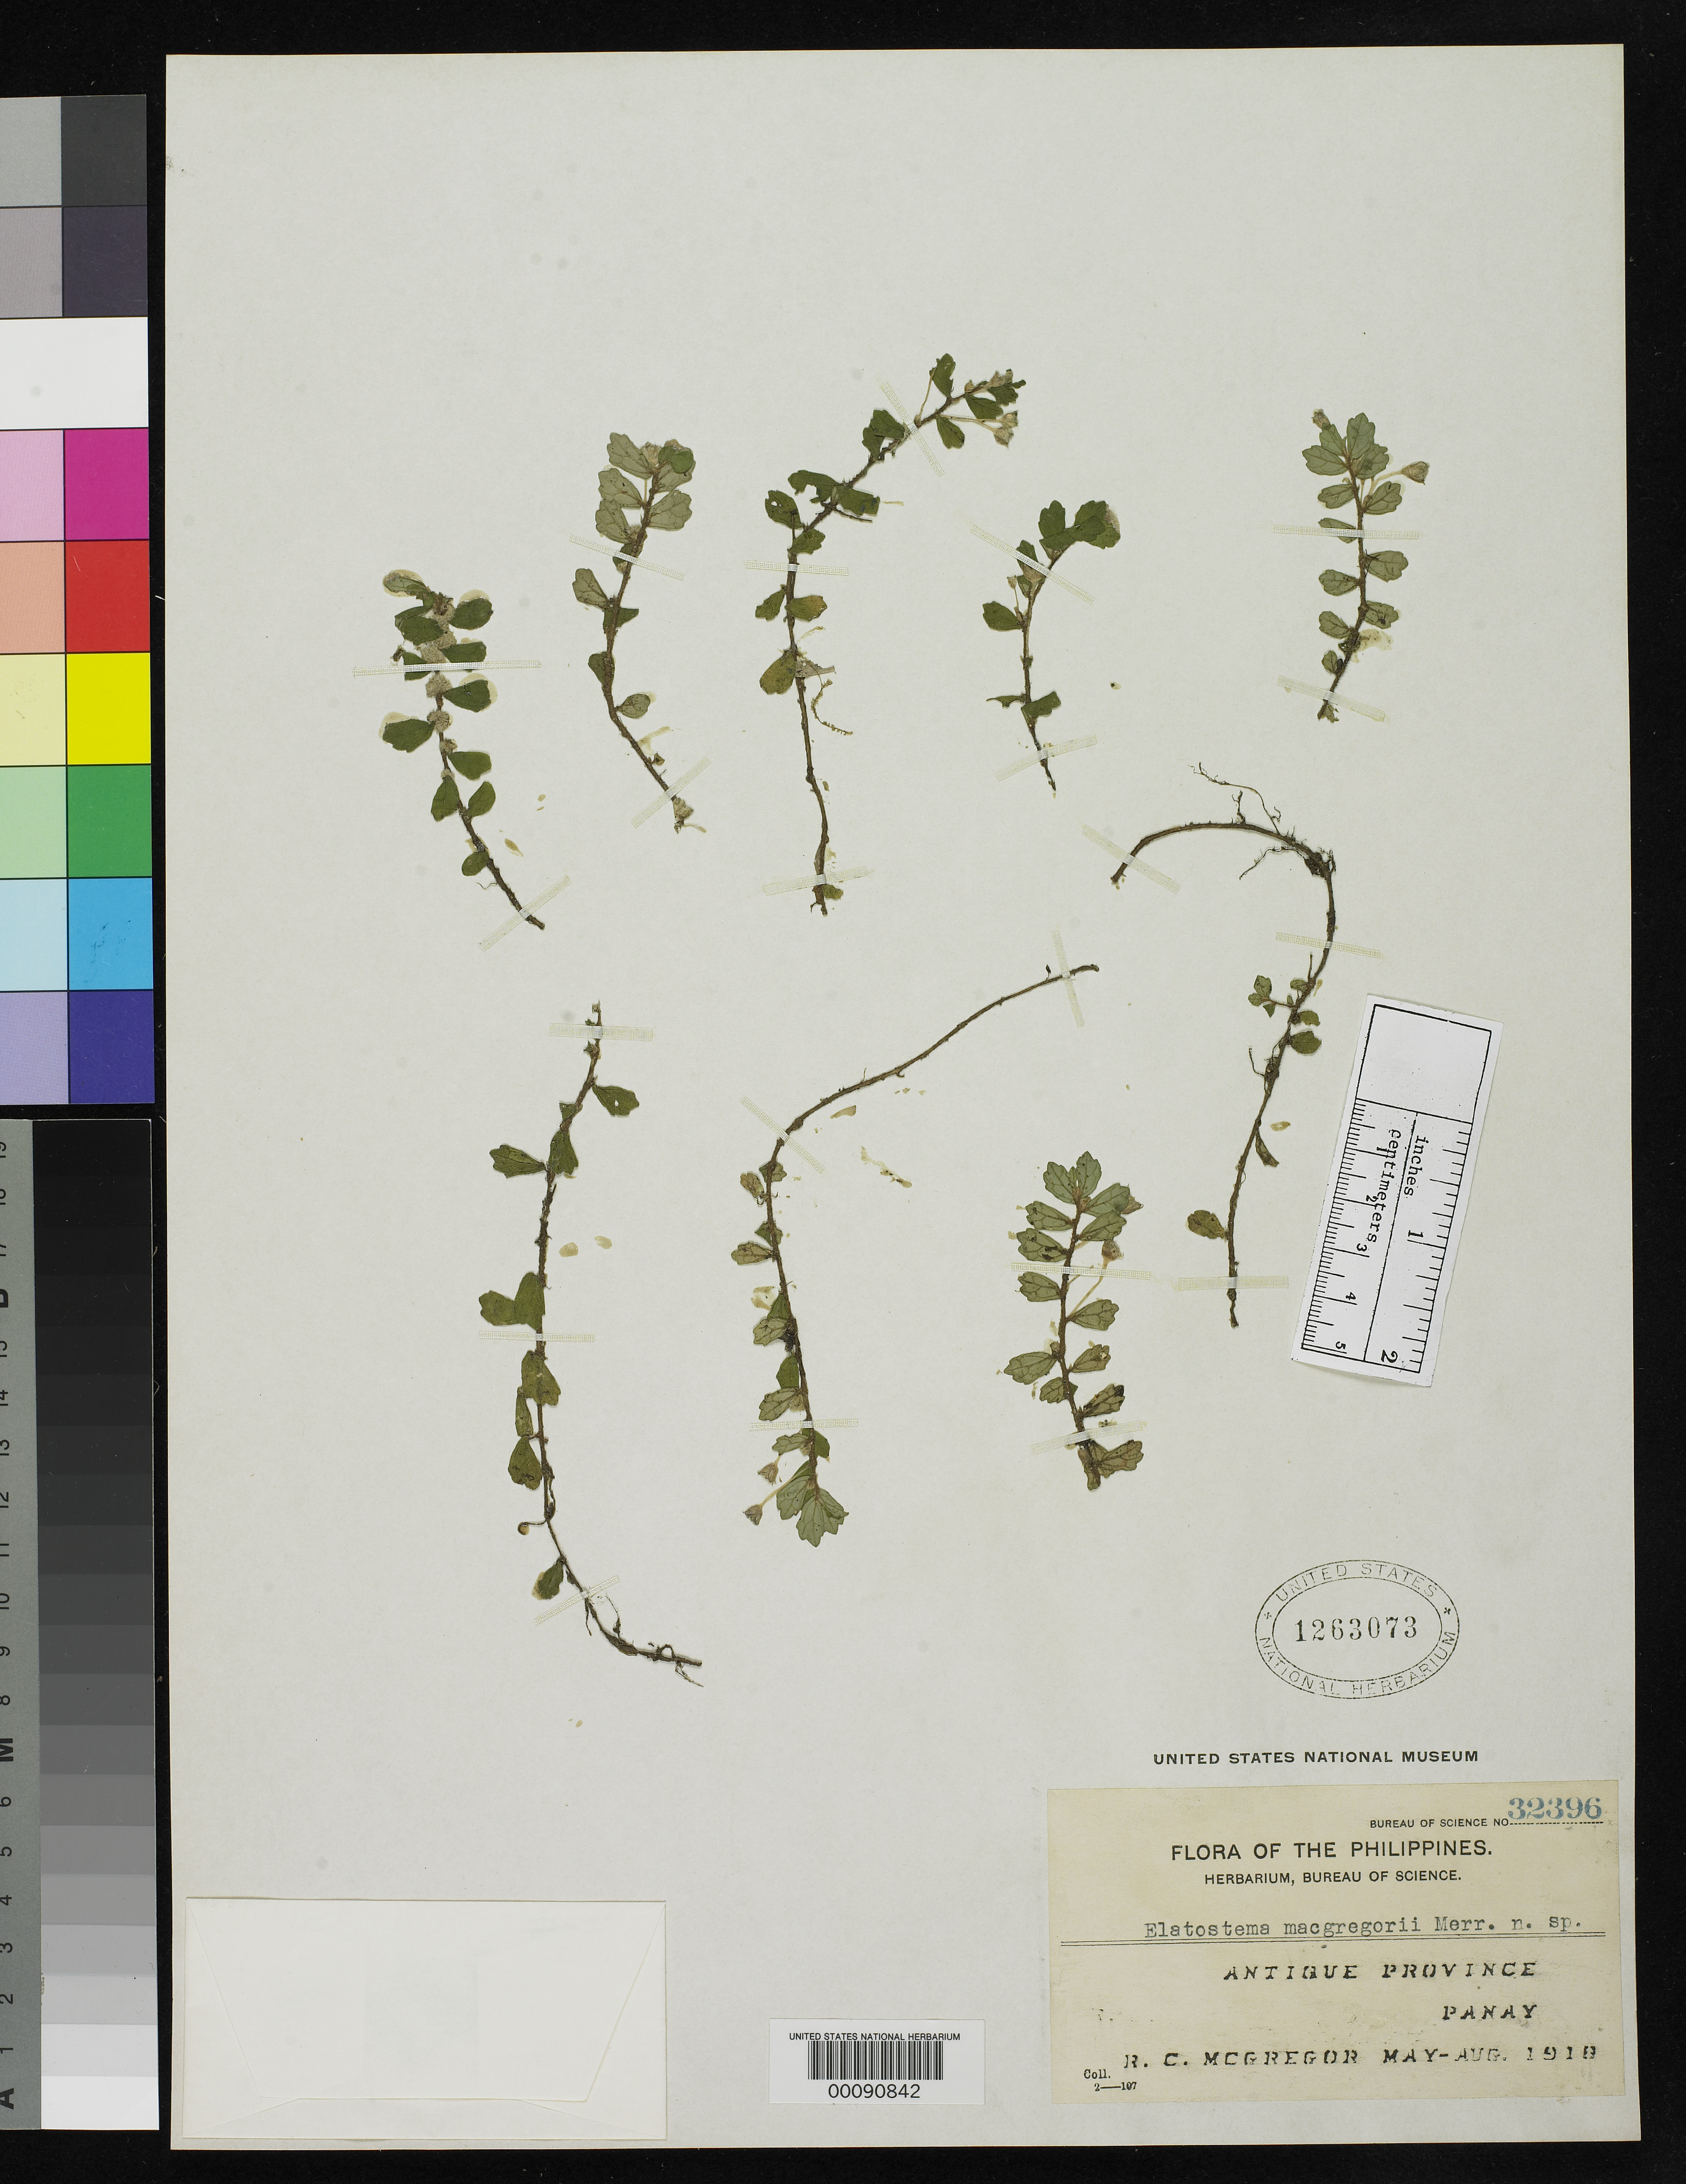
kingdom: Plantae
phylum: Tracheophyta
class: Magnoliopsida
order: Rosales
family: Urticaceae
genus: Elatostema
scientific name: Elatostema macgregorii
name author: Merr.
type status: Isotype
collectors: R. C. McGregor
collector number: Bur. Sci. 32396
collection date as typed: May 1918 to -- Aug 1918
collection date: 1918-05/1918-08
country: Philippines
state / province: Western Visayas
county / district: Antique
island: Panay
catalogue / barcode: US 1263073